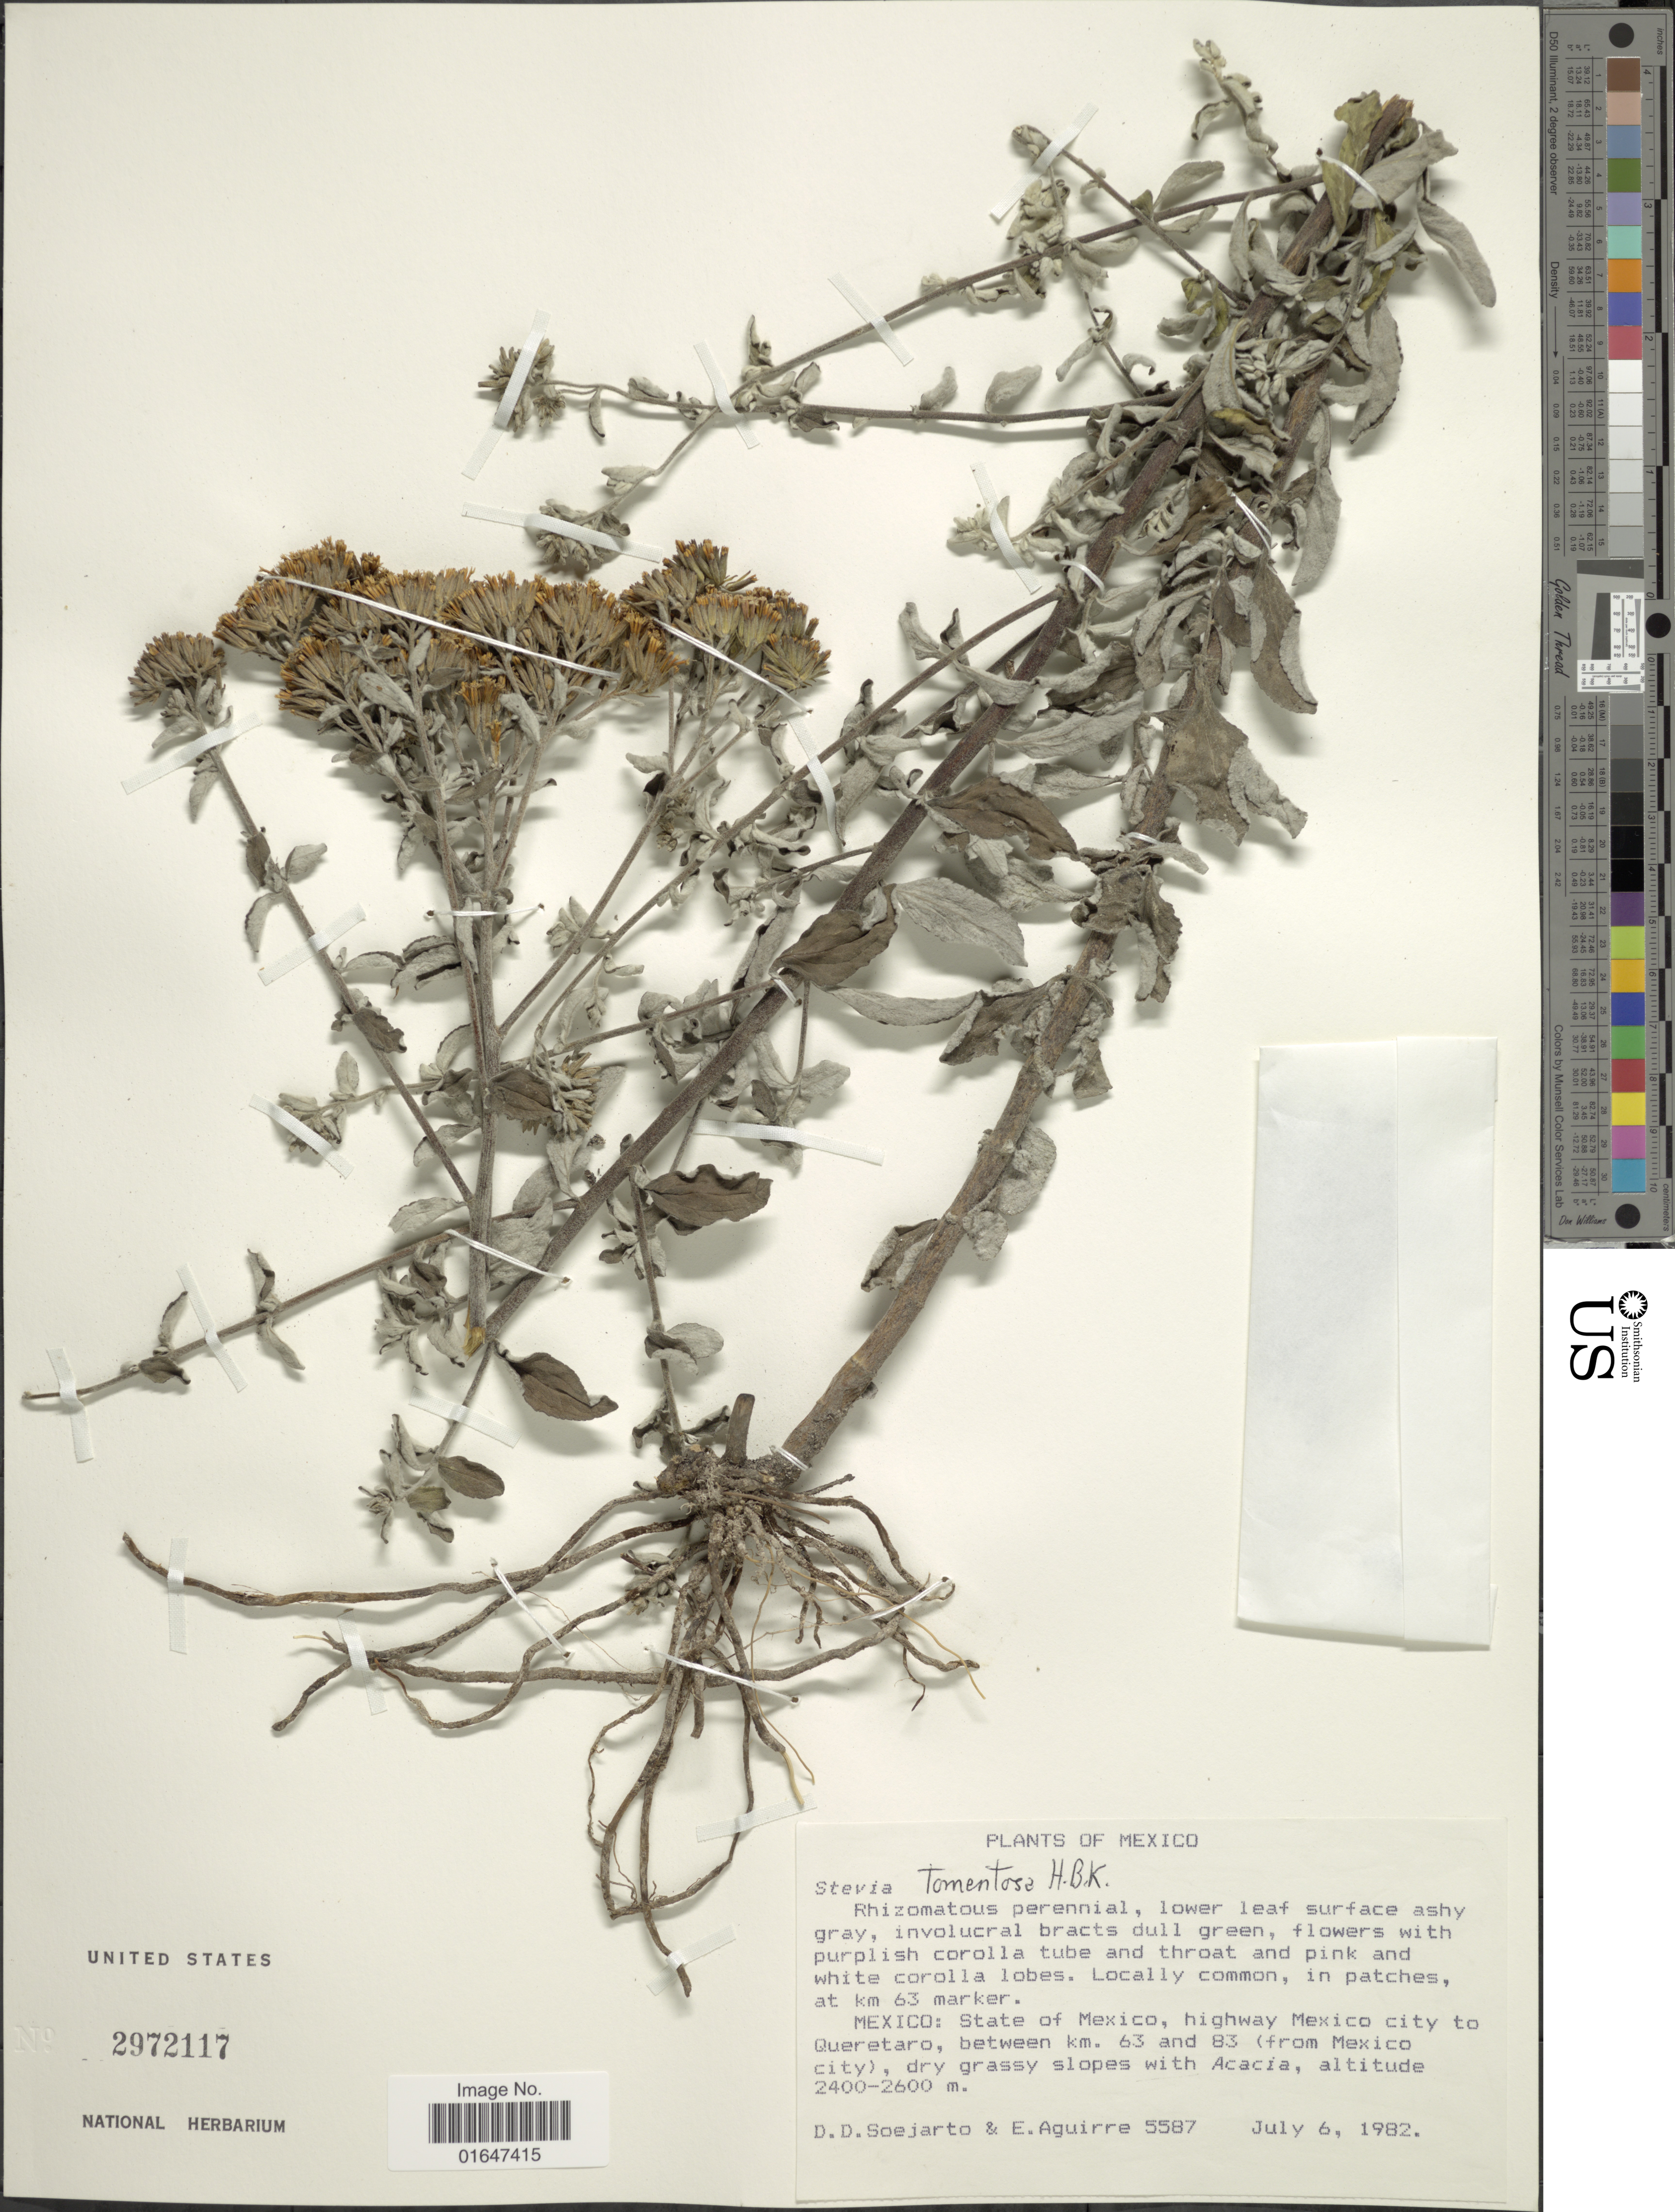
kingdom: Plantae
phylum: Tracheophyta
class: Magnoliopsida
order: Asterales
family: Asteraceae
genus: Stevia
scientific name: Stevia tomentosa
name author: Kunth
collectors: E. Aguirre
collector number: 5587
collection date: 1982-07-06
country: Mexico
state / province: México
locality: Highway Mexico City to Queretaro, between km 63 and 83 (from Mexico city)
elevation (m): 2400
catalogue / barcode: US 2972117